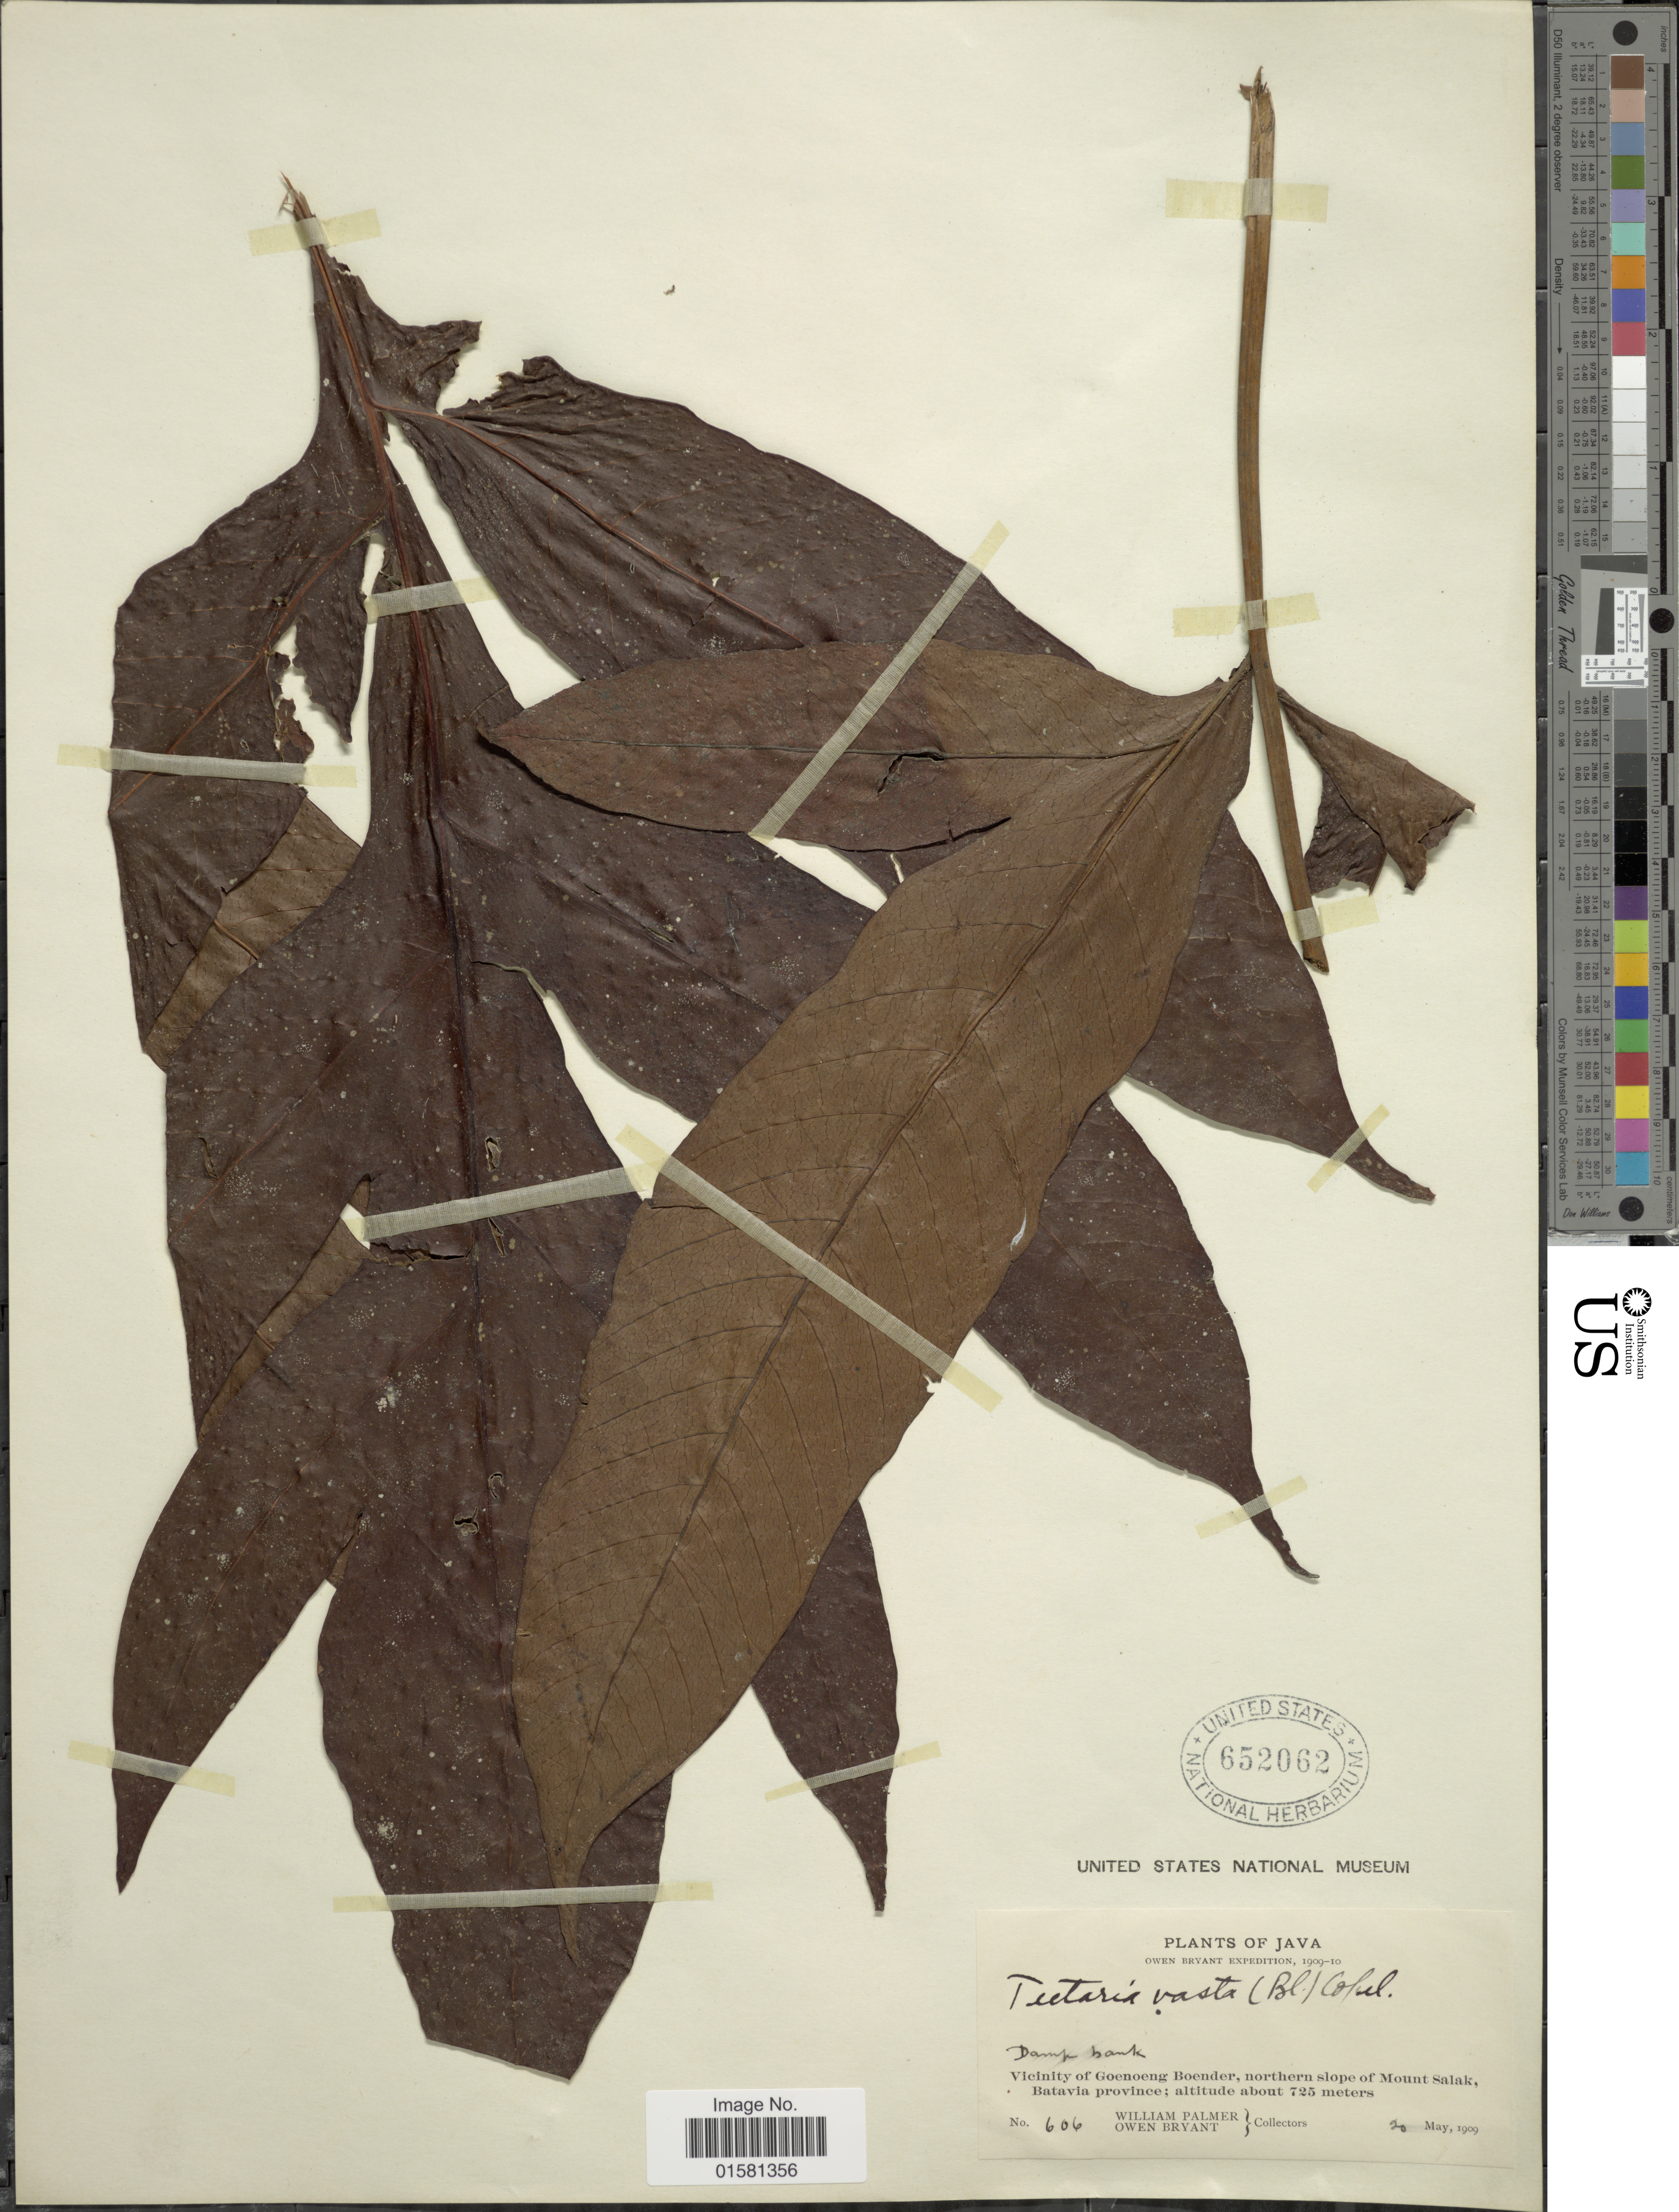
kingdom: Plantae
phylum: Tracheophyta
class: Polypodiopsida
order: Polypodiales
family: Tectariaceae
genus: Tectaria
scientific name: Tectaria vasta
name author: (Bedd.) Copel.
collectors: W. Palmer & O. Bryant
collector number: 606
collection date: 1909-05-20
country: Indonesia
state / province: Java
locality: Java, vicinity or Goenoeng Boender, northern slope of Mount Salak, Batavia province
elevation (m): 725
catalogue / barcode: US 652062